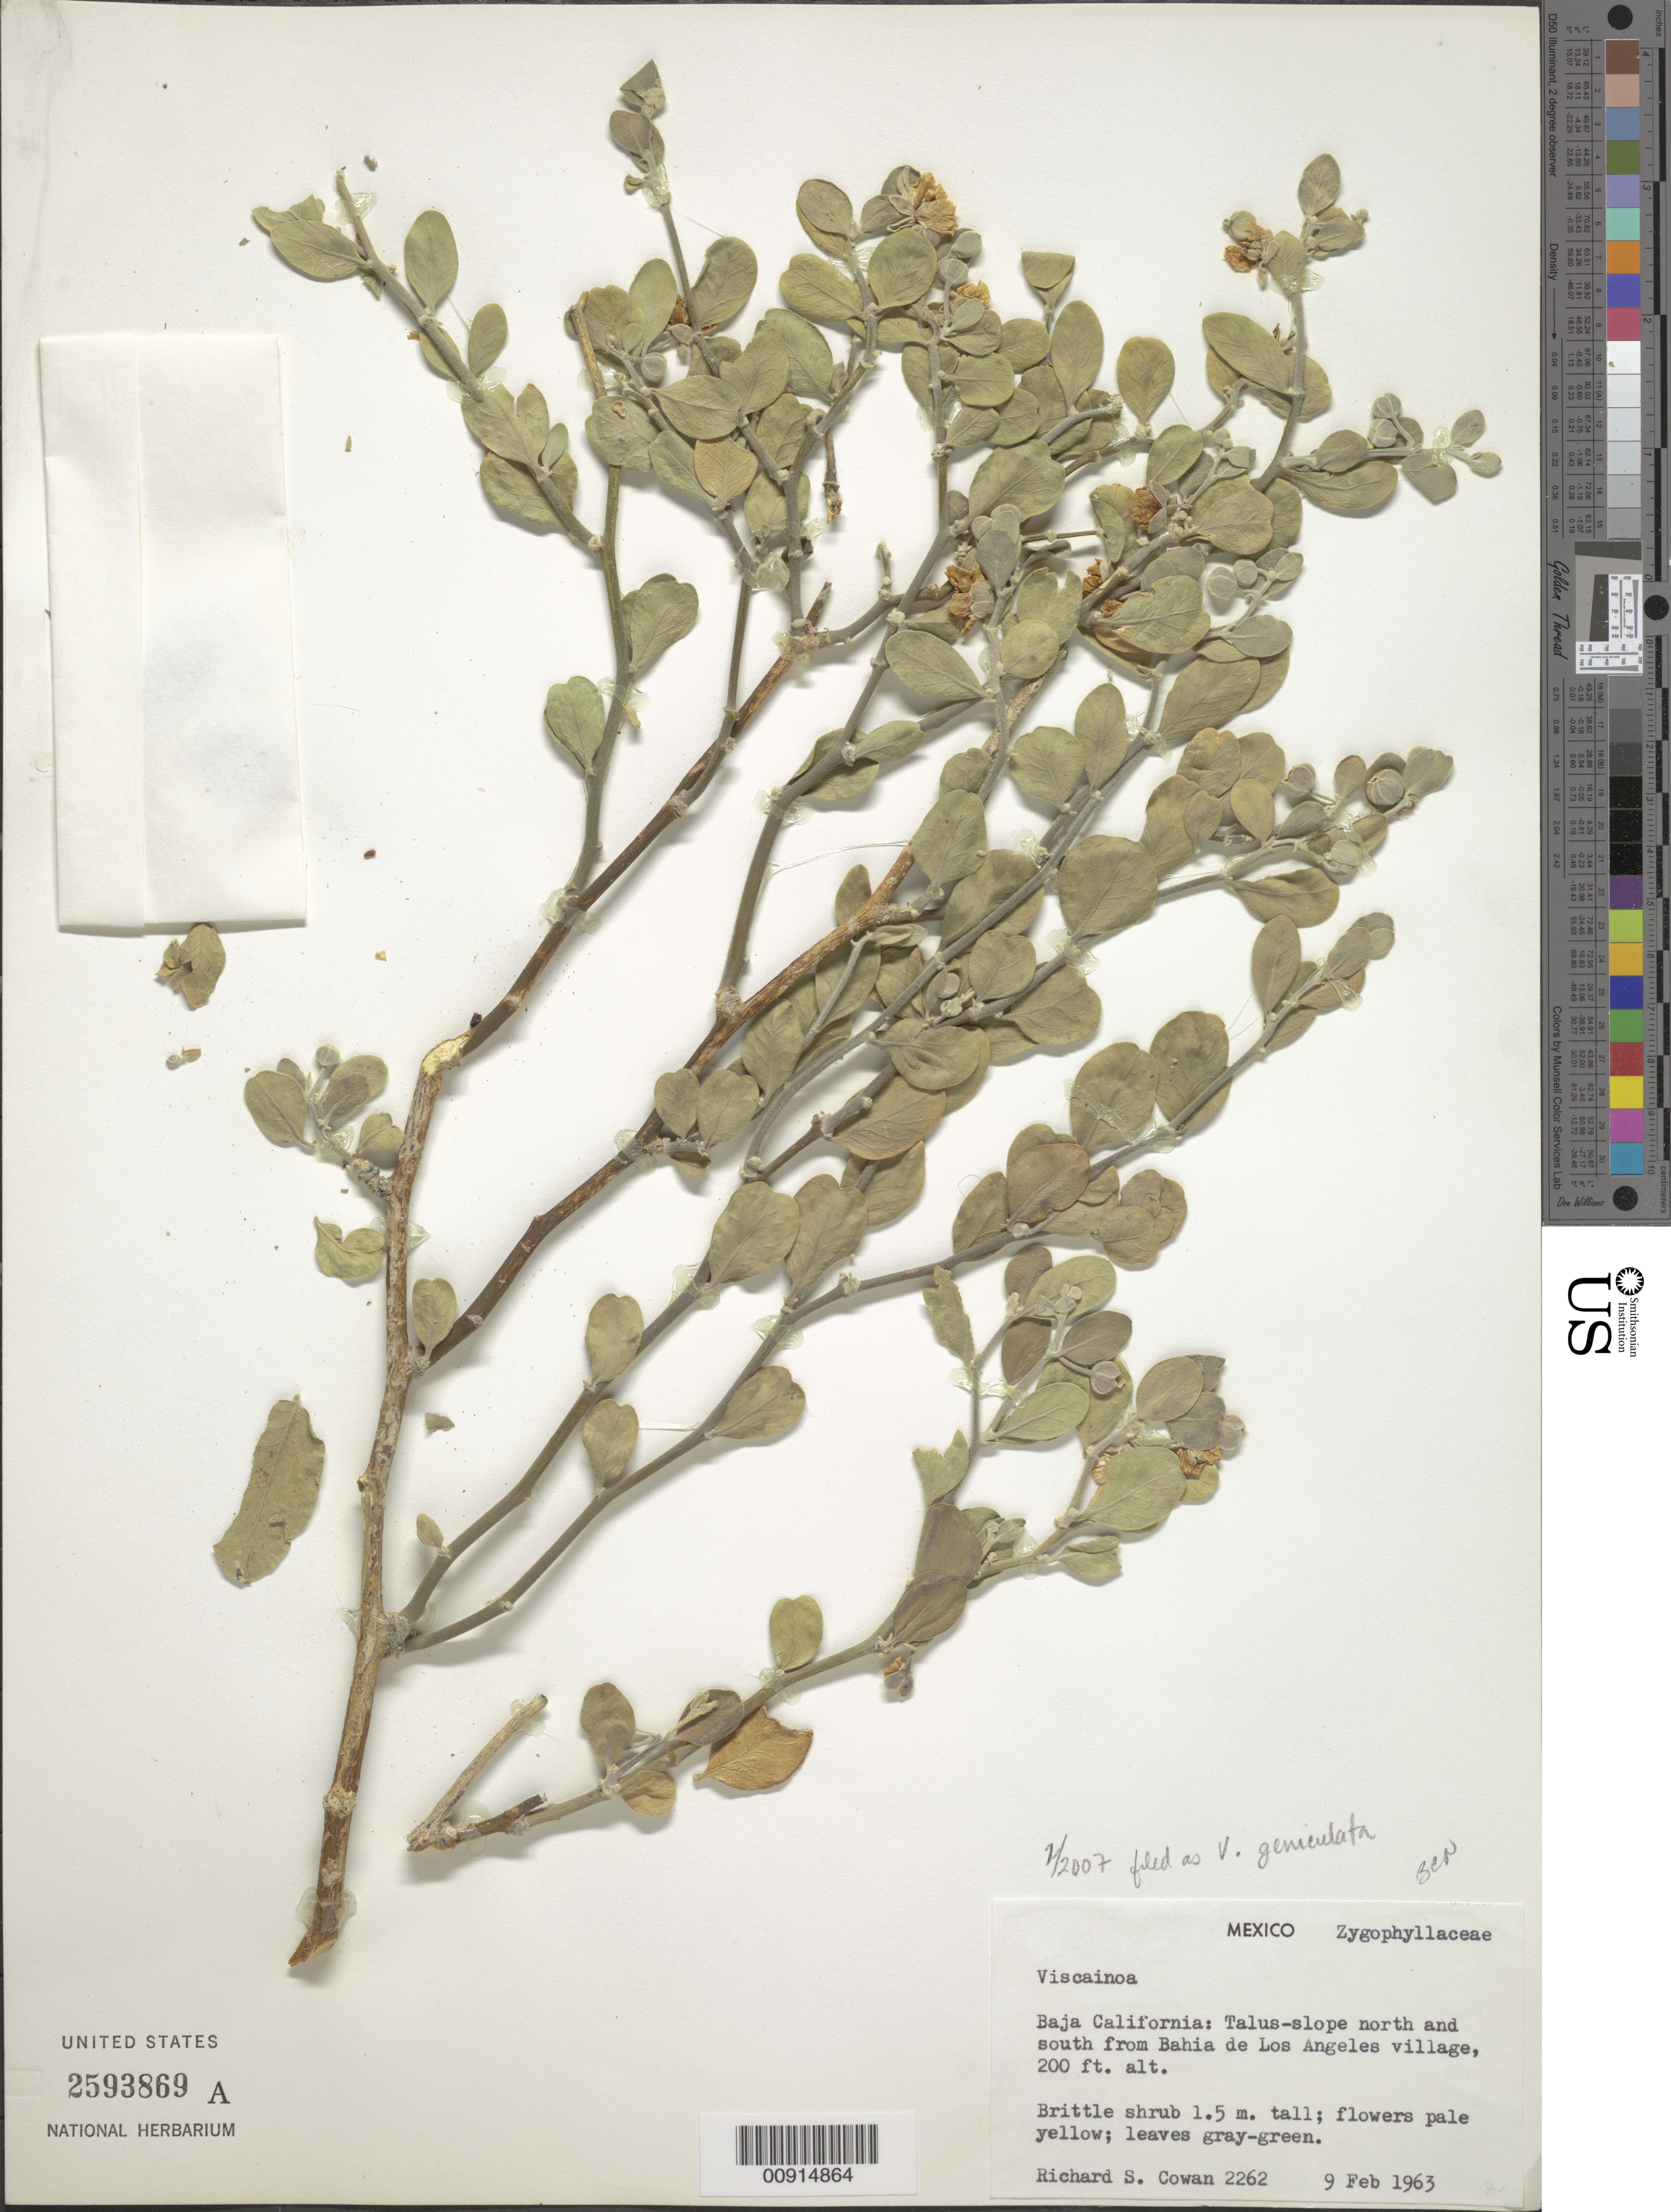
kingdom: Plantae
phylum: Tracheophyta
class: Magnoliopsida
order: Zygophyllales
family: Zygophyllaceae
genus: Viscainoa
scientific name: Viscainoa geniculata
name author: (Kellogg) Greene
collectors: R. S. Cowan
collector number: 2262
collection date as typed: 09 Feb 1963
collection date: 1963-02-09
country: Mexico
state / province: Baja California Norte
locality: Baja California: Talus-slope north and south from Bahía de Los Angeles village.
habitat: Talus-slope.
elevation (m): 61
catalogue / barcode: US 2593869A